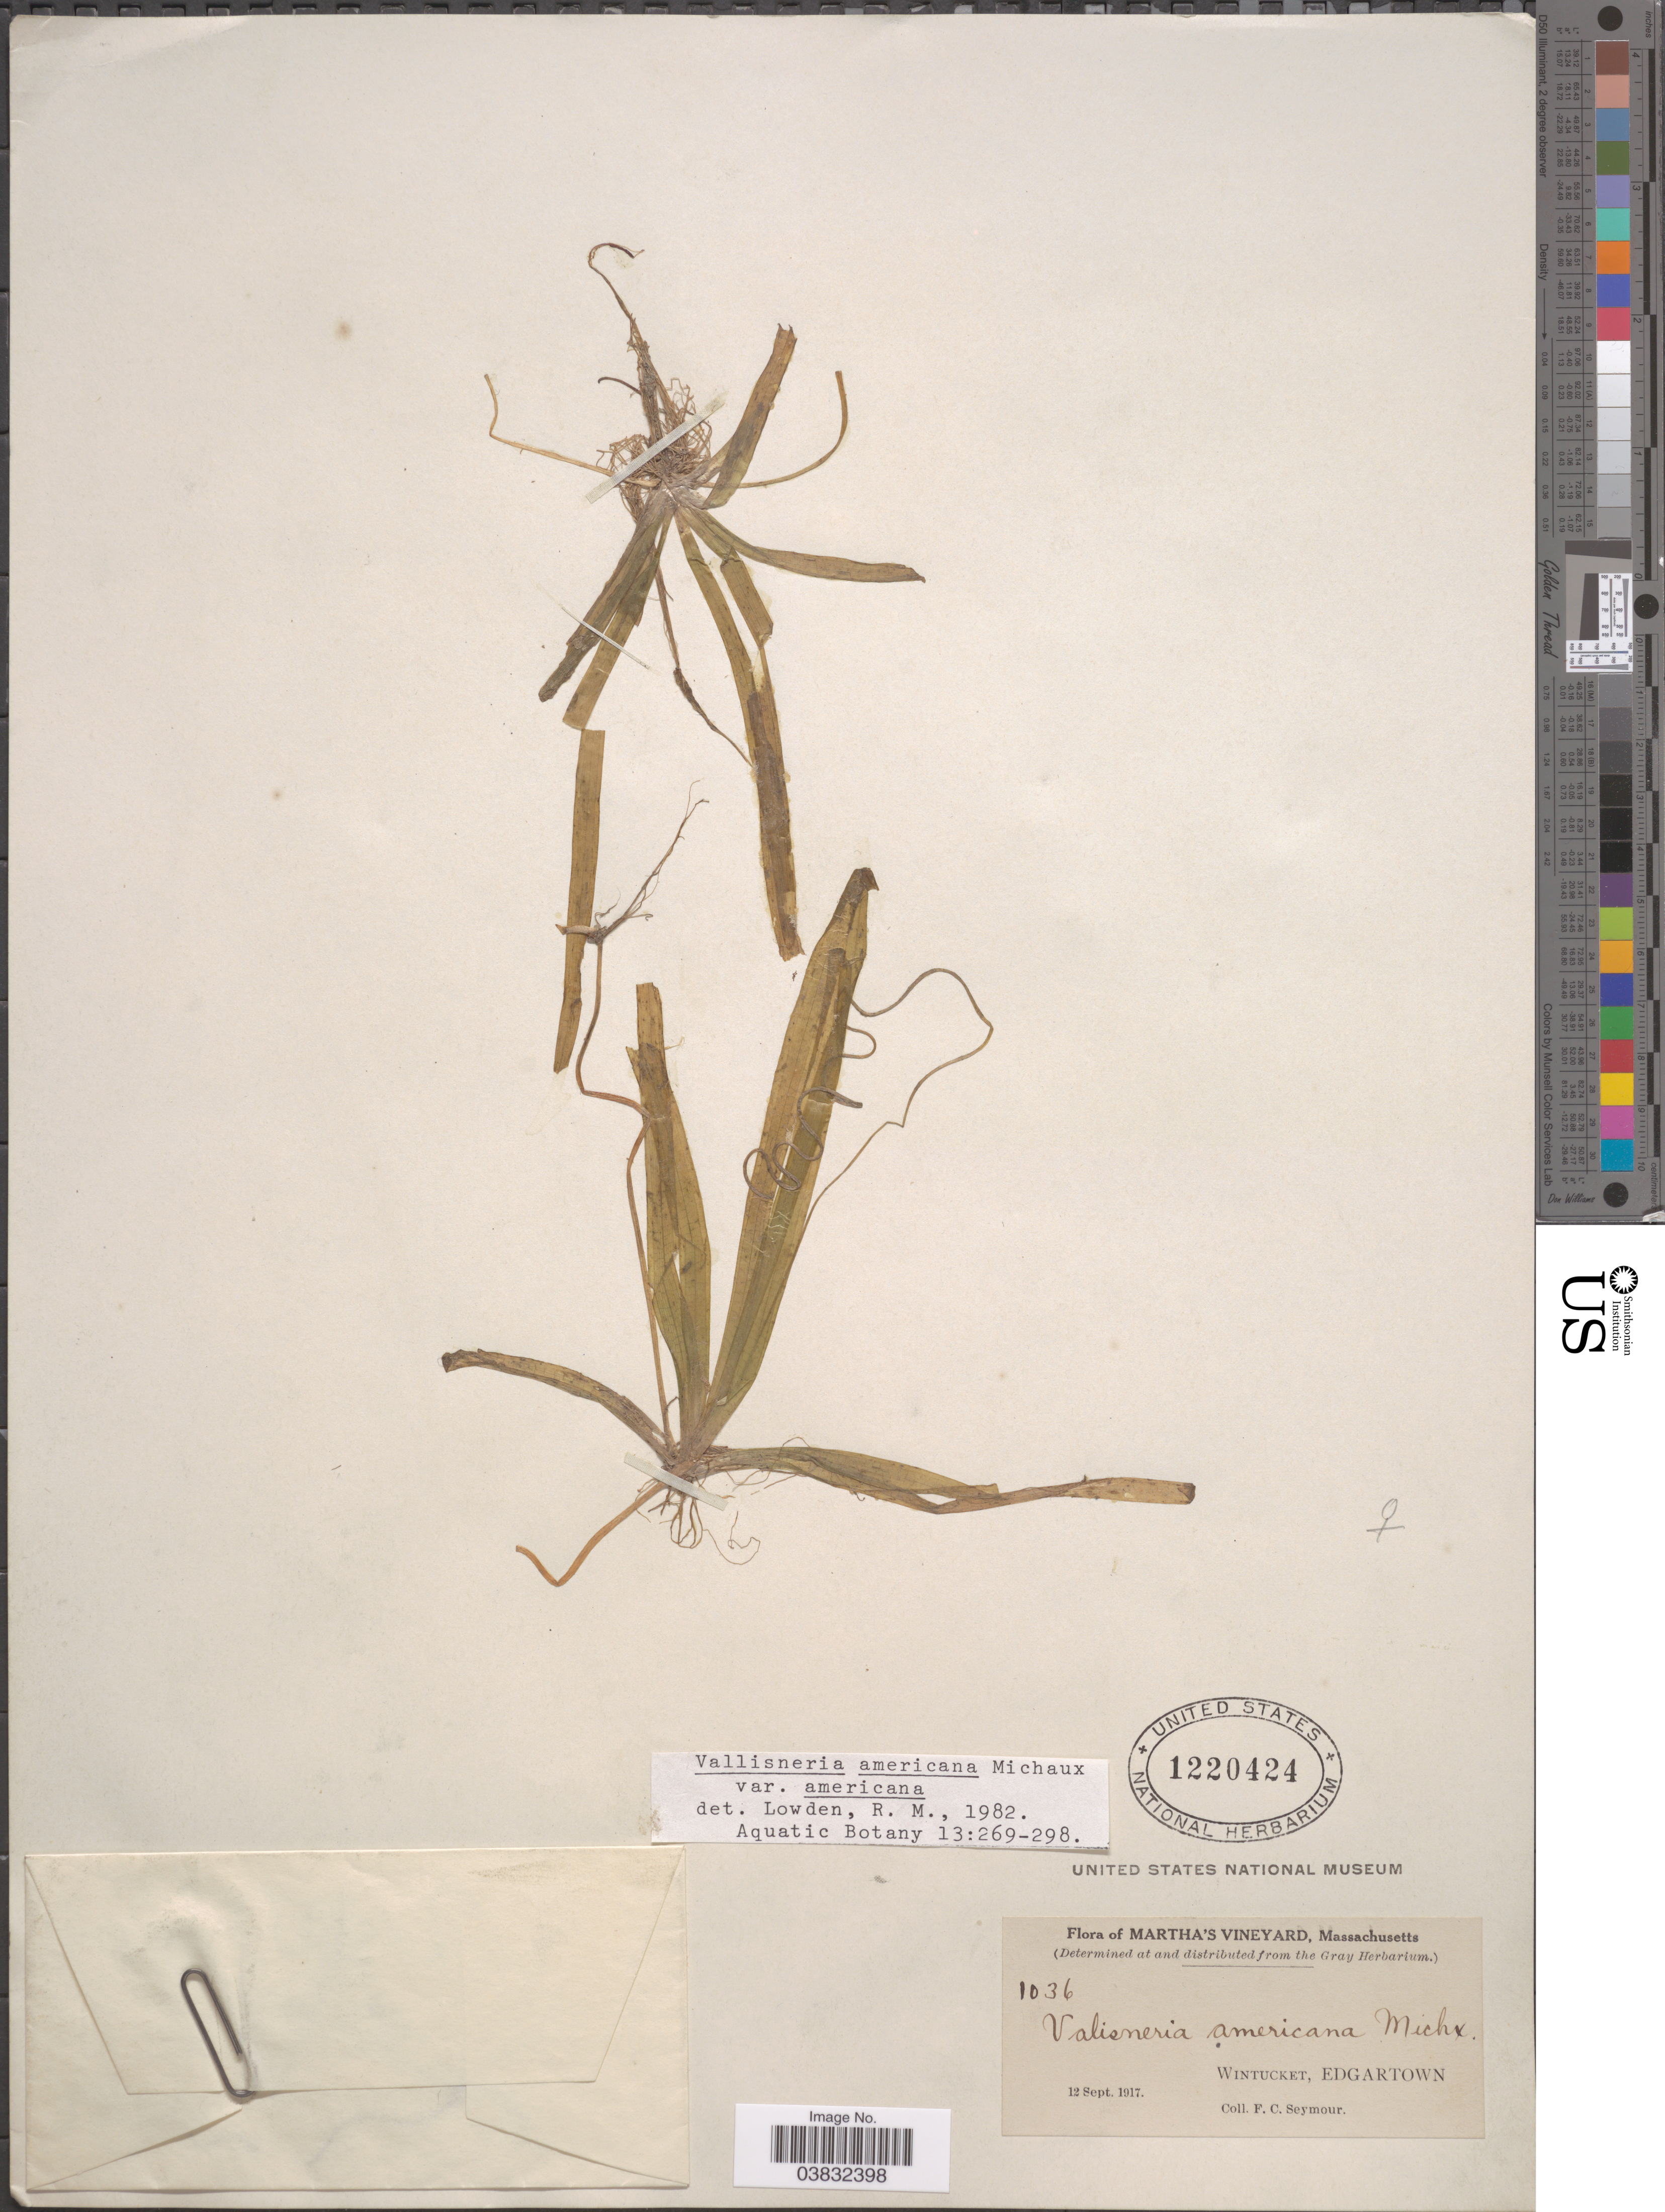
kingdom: Plantae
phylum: Tracheophyta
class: Liliopsida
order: Alismatales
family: Hydrocharitaceae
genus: Vallisneria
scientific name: Vallisneria americana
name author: Michx.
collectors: F. C. Seymour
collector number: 1036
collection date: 1917-09-12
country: United States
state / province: Massachusetts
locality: Martha's Vineyard. Wintucket, Edgartown.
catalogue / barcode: US 1220424